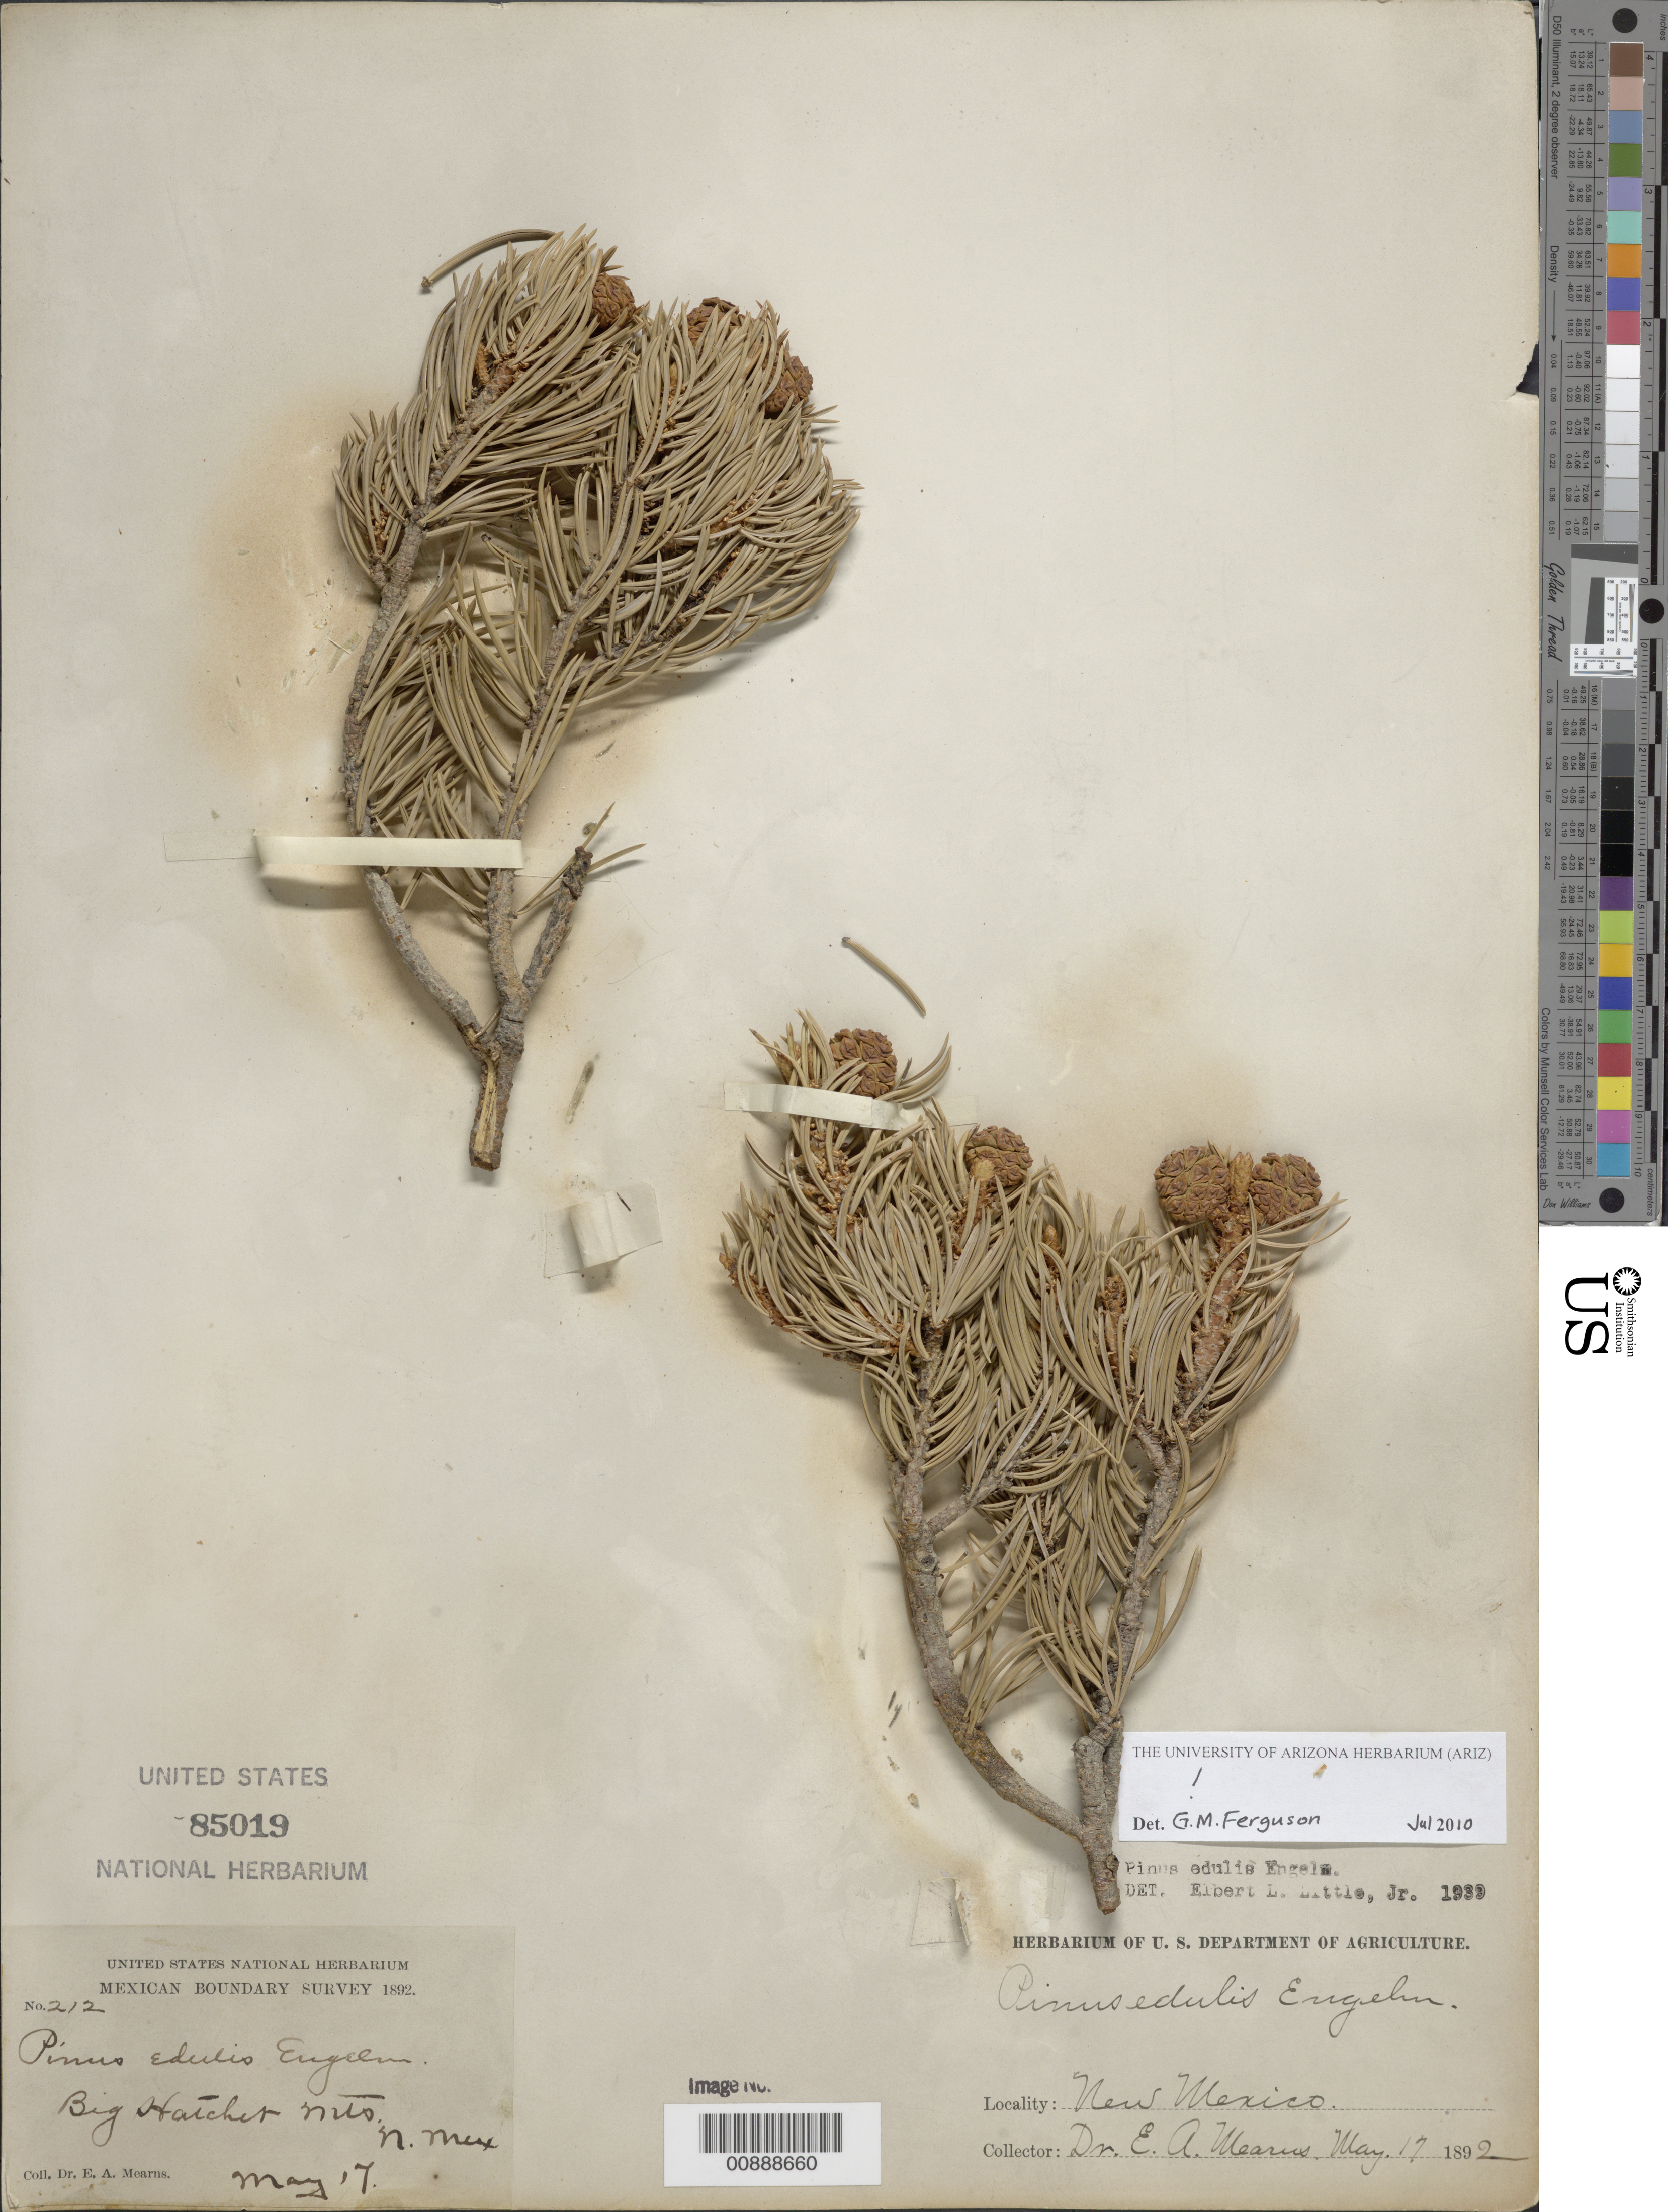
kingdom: Plantae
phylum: Tracheophyta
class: Pinopsida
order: Pinales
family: Pinaceae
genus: Pinus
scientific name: Pinus edulis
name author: Engelm.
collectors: E. A. Mearns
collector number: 212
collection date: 1892-05-17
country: United States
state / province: New Mexico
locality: Big Hatchet Mts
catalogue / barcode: US 85019